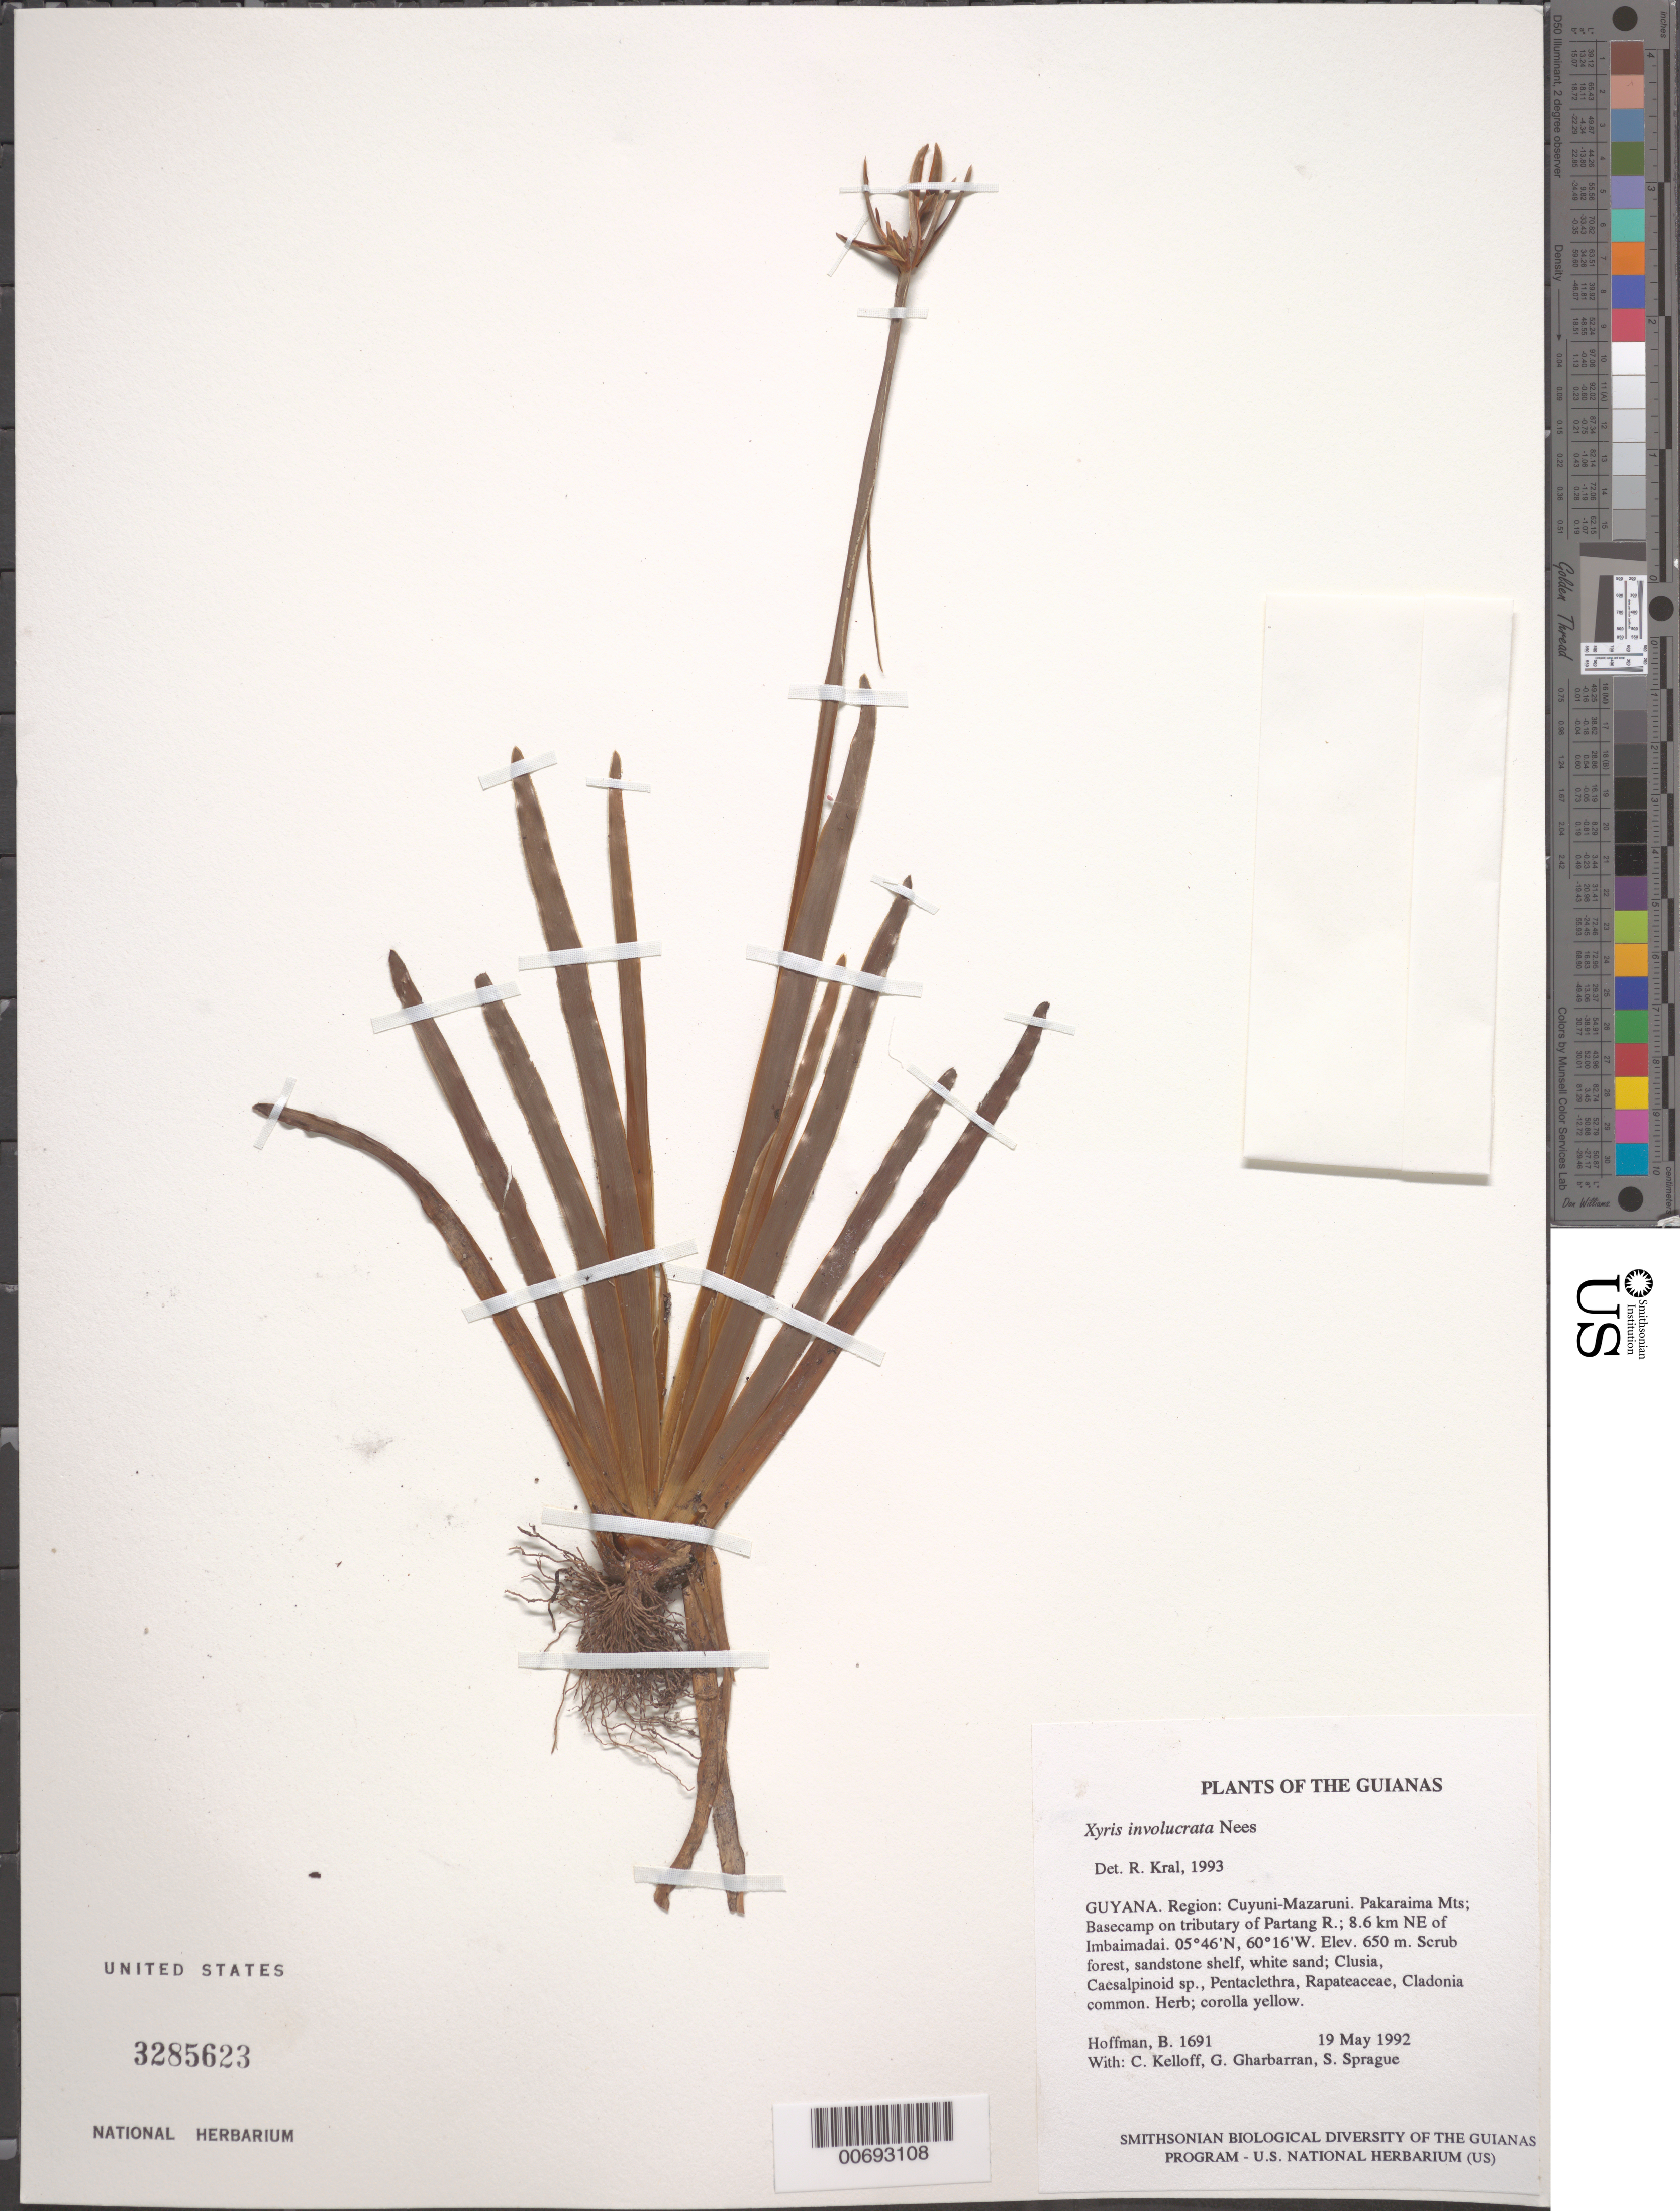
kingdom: Plantae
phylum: Tracheophyta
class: Liliopsida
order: Poales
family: Xyridaceae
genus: Xyris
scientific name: Xyris involucrata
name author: Nees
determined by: Kral, Robert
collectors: B. Hoffman, C. L. Kelloff, G. Gharbarran & S. Sprague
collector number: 1691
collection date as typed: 19 May 1992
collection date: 1992-05-19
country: Guyana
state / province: Cuyuni-Mazaruni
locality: Pakaraima Mts; basecamp on tributary of Partang River; 8.6 km NE of Imbaimadai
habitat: Scrub forest, sandstone shelf, white sand; Clusia, Caesalpinoid sp., Pentaclethra, Rapateaceae, Cladonia common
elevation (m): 650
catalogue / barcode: US 3285623